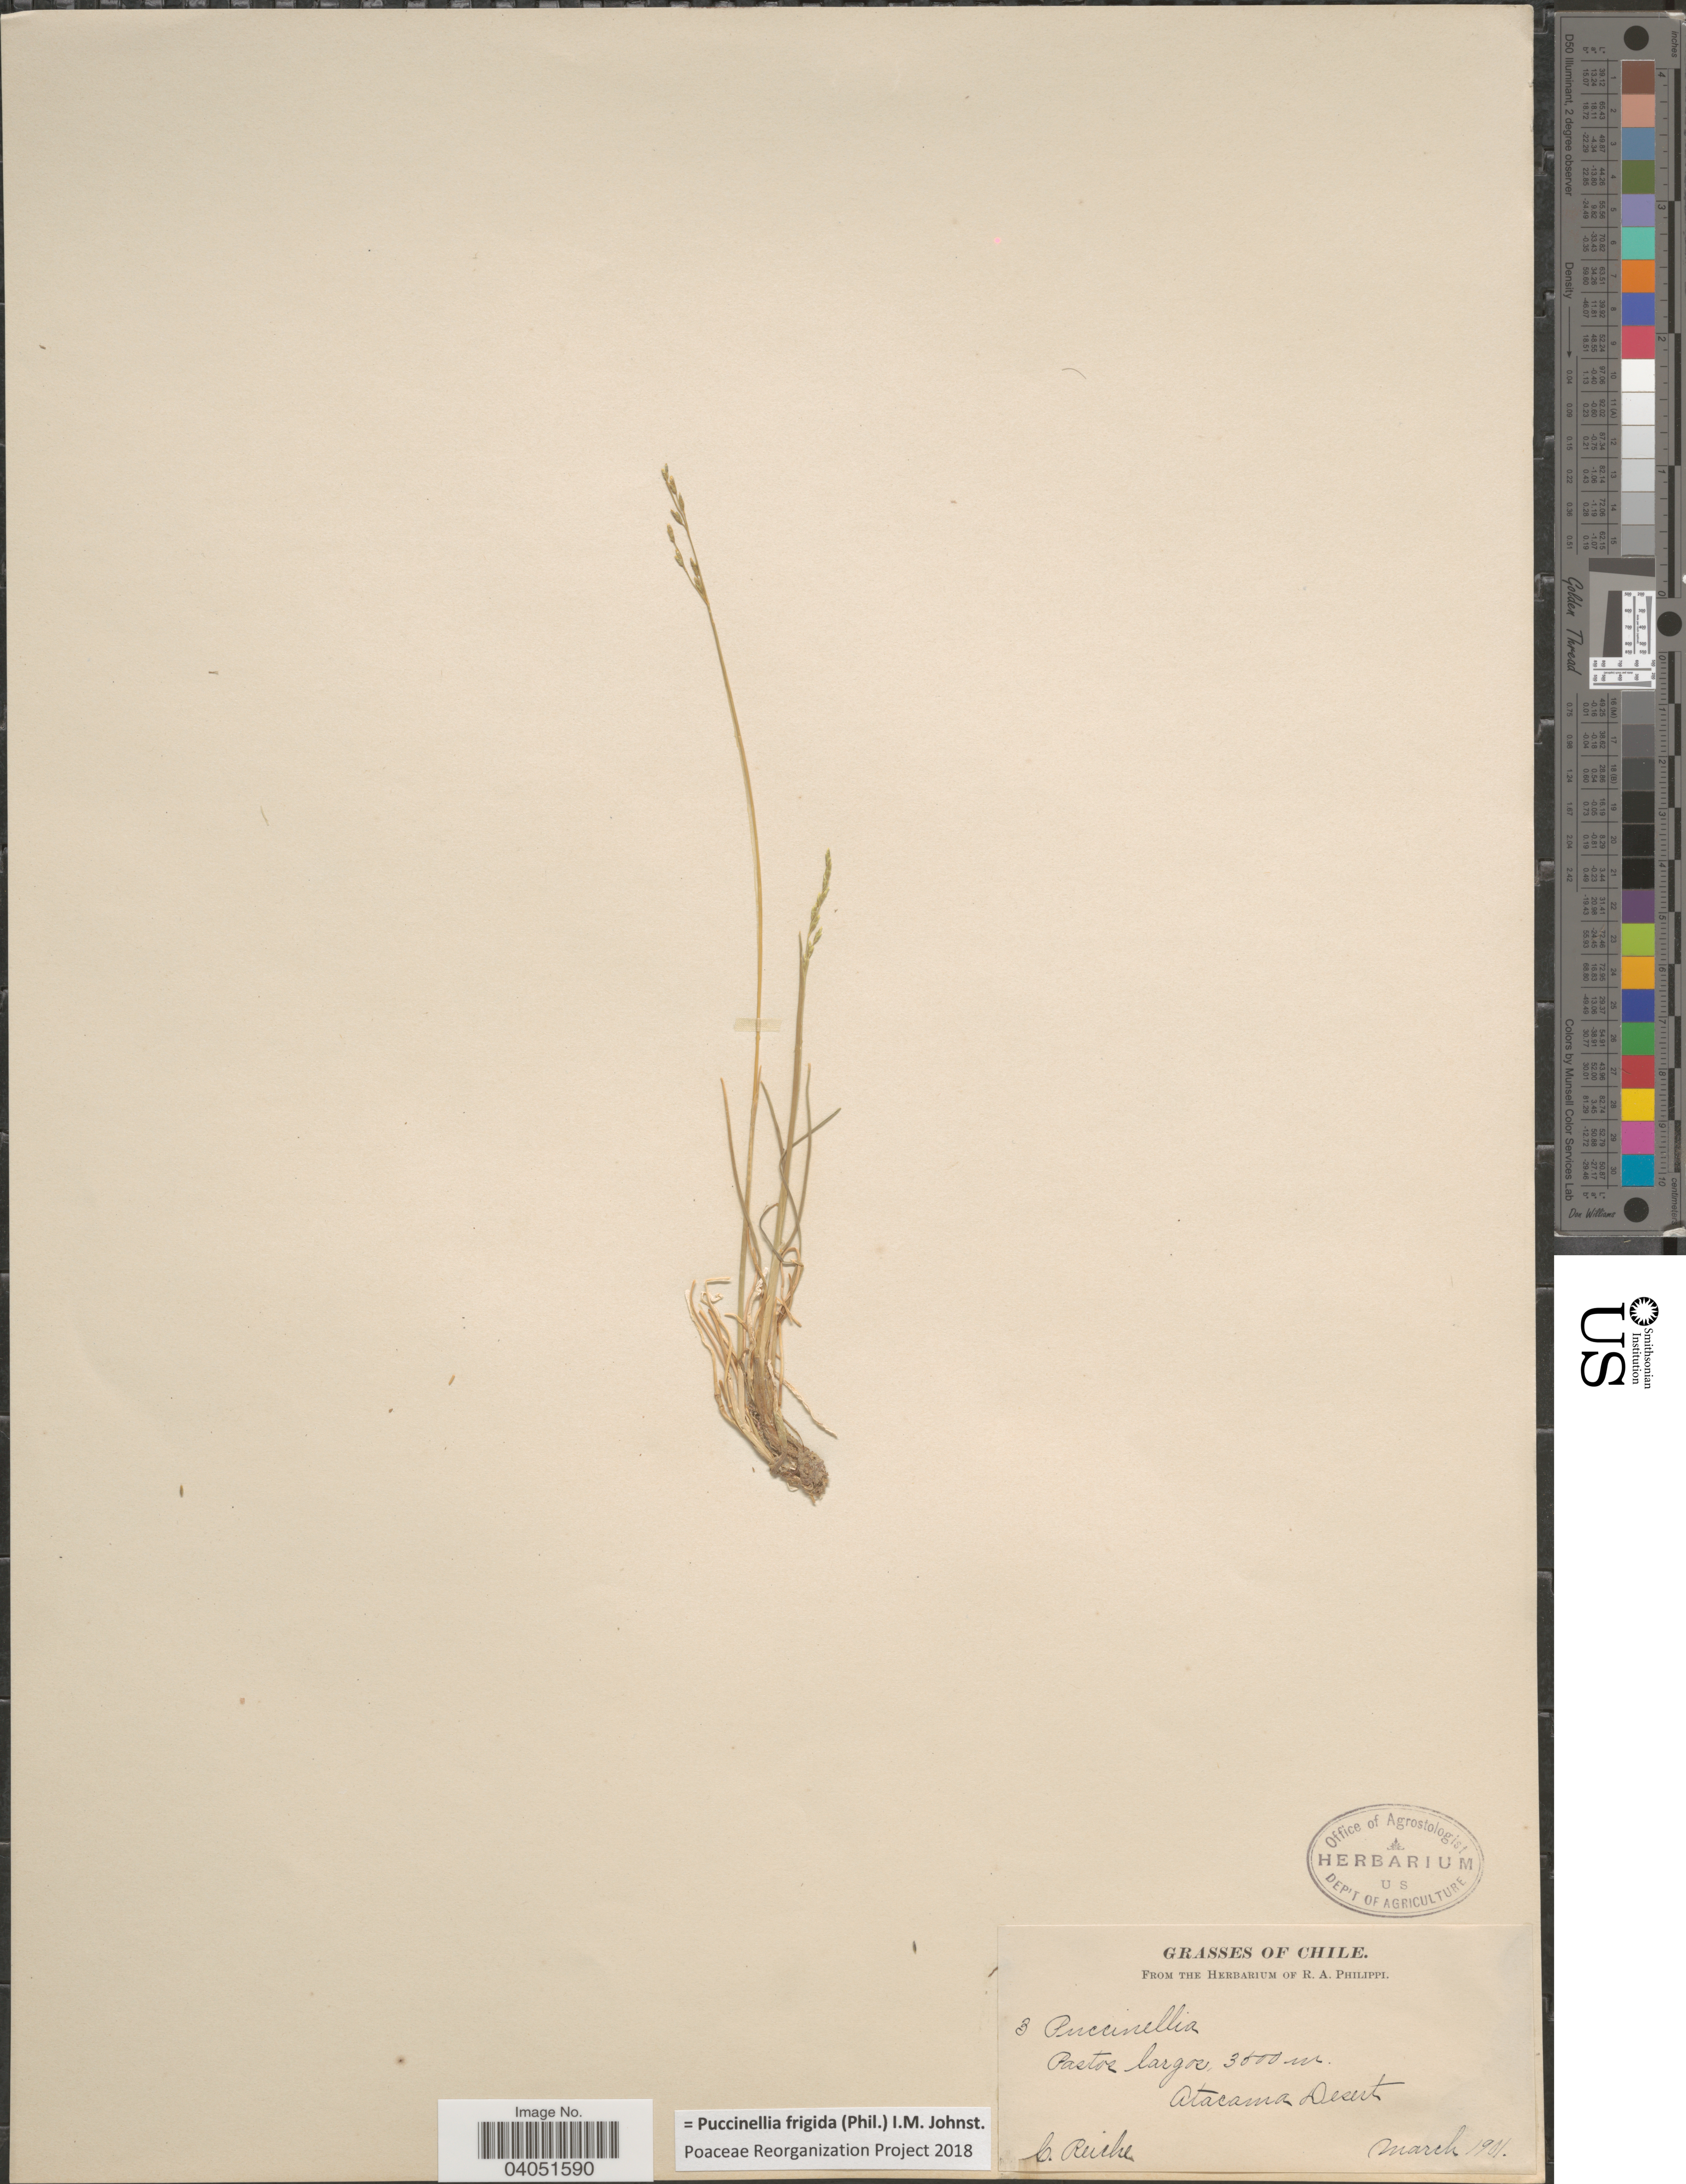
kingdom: Plantae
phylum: Tracheophyta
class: Liliopsida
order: Poales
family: Poaceae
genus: Puccinellia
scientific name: Puccinellia frigida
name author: (Phil.) I.M. Johnst.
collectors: Reiche, C.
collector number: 3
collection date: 1901-03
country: Chile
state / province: Atacama (III)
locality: Pastos largos. Atacama Desert.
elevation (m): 3500